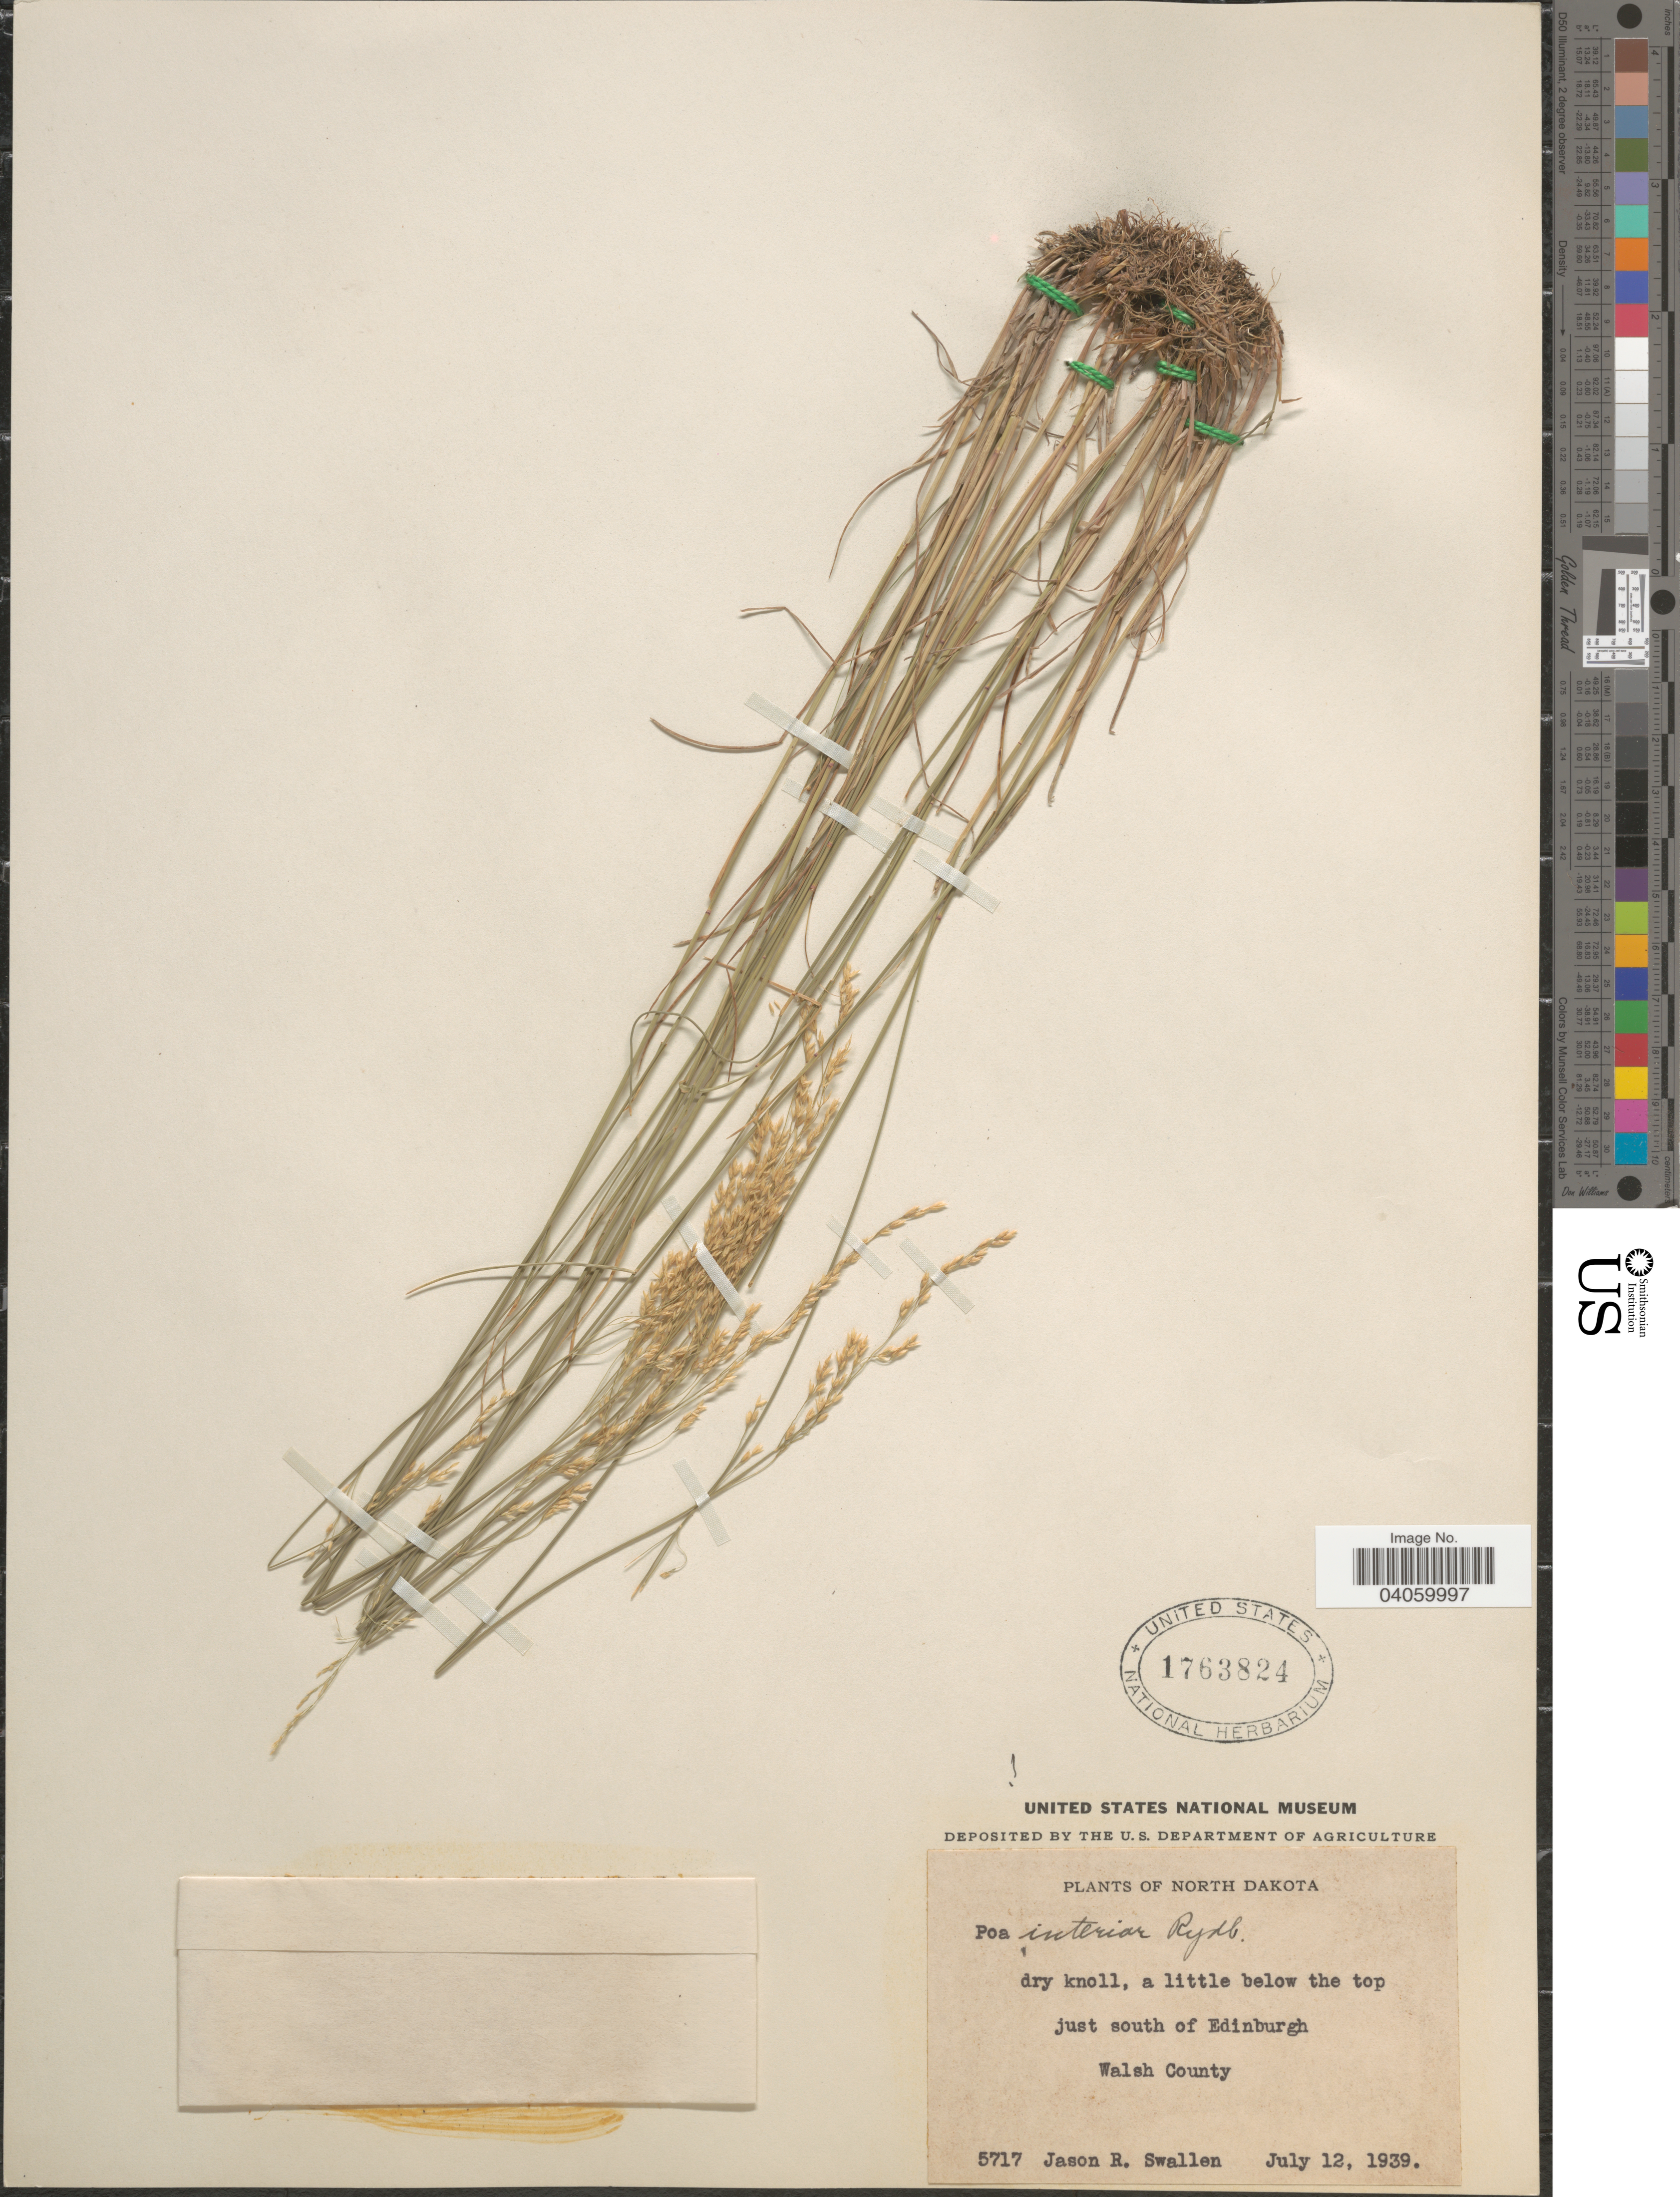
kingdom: Plantae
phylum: Tracheophyta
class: Liliopsida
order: Poales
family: Poaceae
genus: Poa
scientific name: Poa interior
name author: Rydb.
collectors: J. R. Swallen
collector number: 5717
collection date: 1939-07-12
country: United States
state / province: North Dakota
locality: A little below the top just south of Edinburgh. Walsh County.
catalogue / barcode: US 1763824